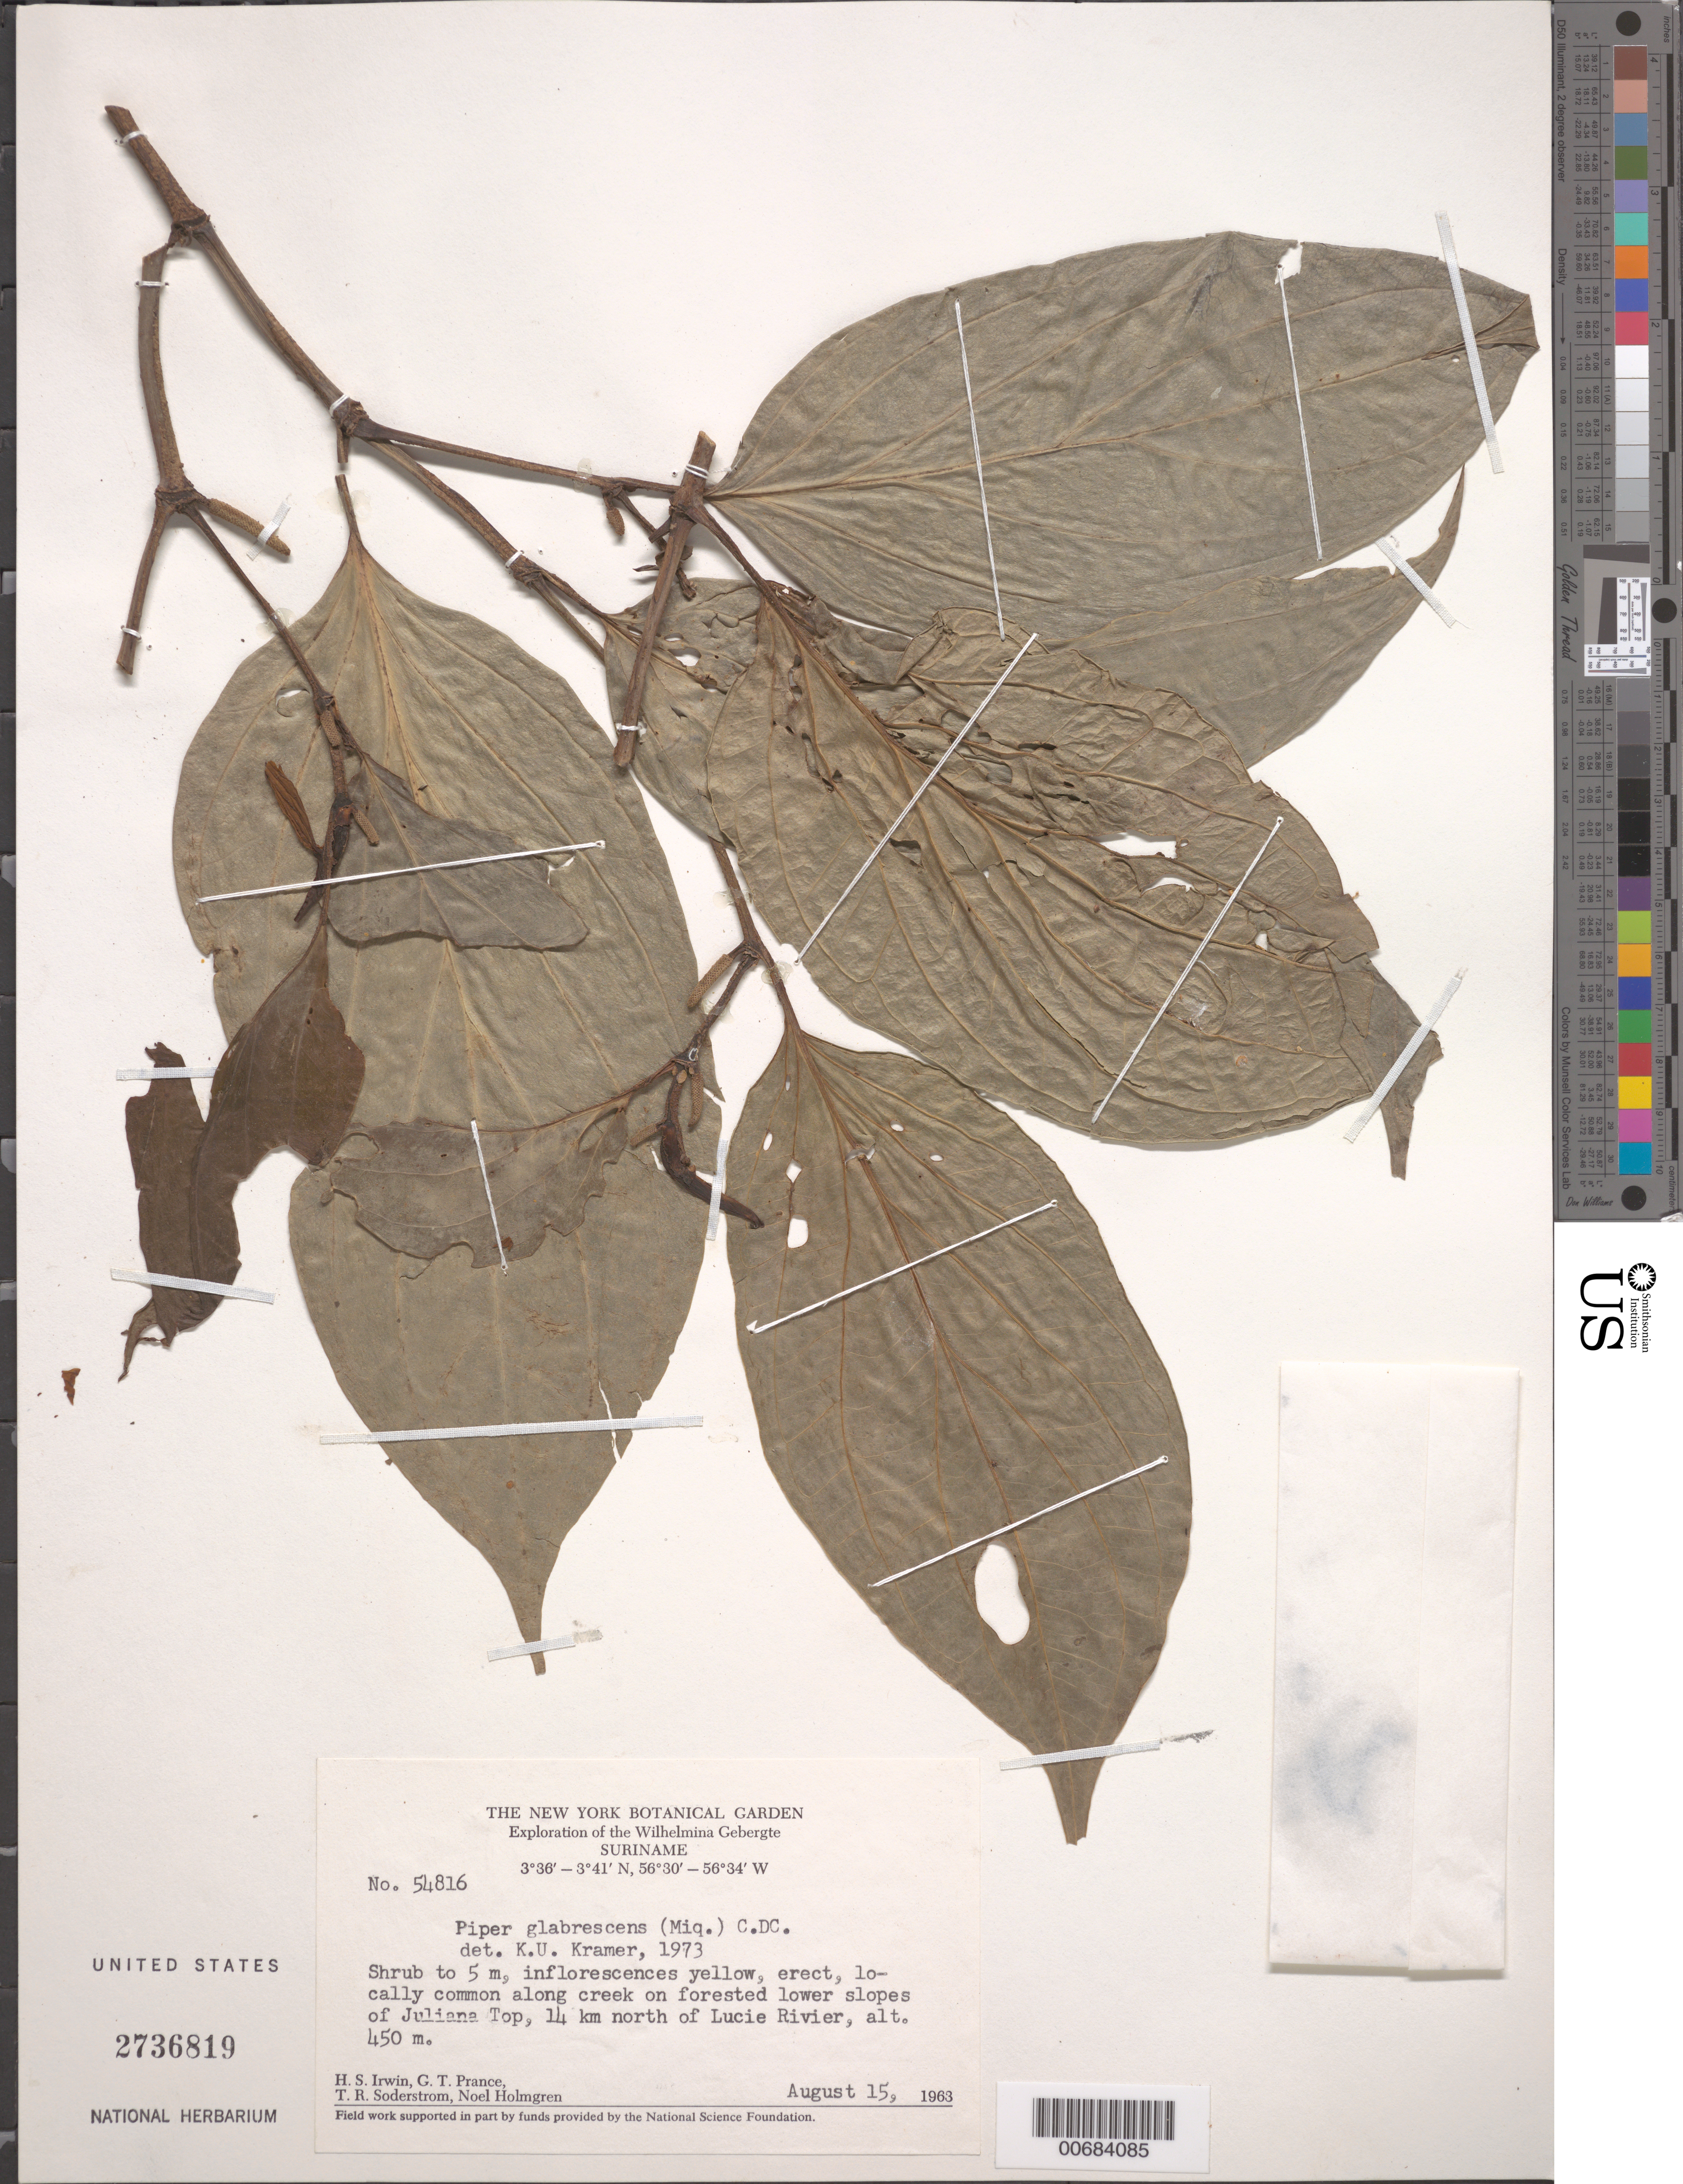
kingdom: Plantae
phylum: Tracheophyta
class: Magnoliopsida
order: Piperales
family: Piperaceae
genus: Piper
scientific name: Piper glabrescens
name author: (Miq.) C. DC.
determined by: Kramer, K. U.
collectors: H. Irwin, G. T. Prance, T. R. Soderstrom & N. H. Holmgren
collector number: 54816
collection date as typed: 15-Aug-63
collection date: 1963-08-15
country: Suriname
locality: Juliana Top, 14 km N of Lucie R., Wilhelmina Gebergte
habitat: Along creek on forested lower slopes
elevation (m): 450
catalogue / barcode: US 2736819